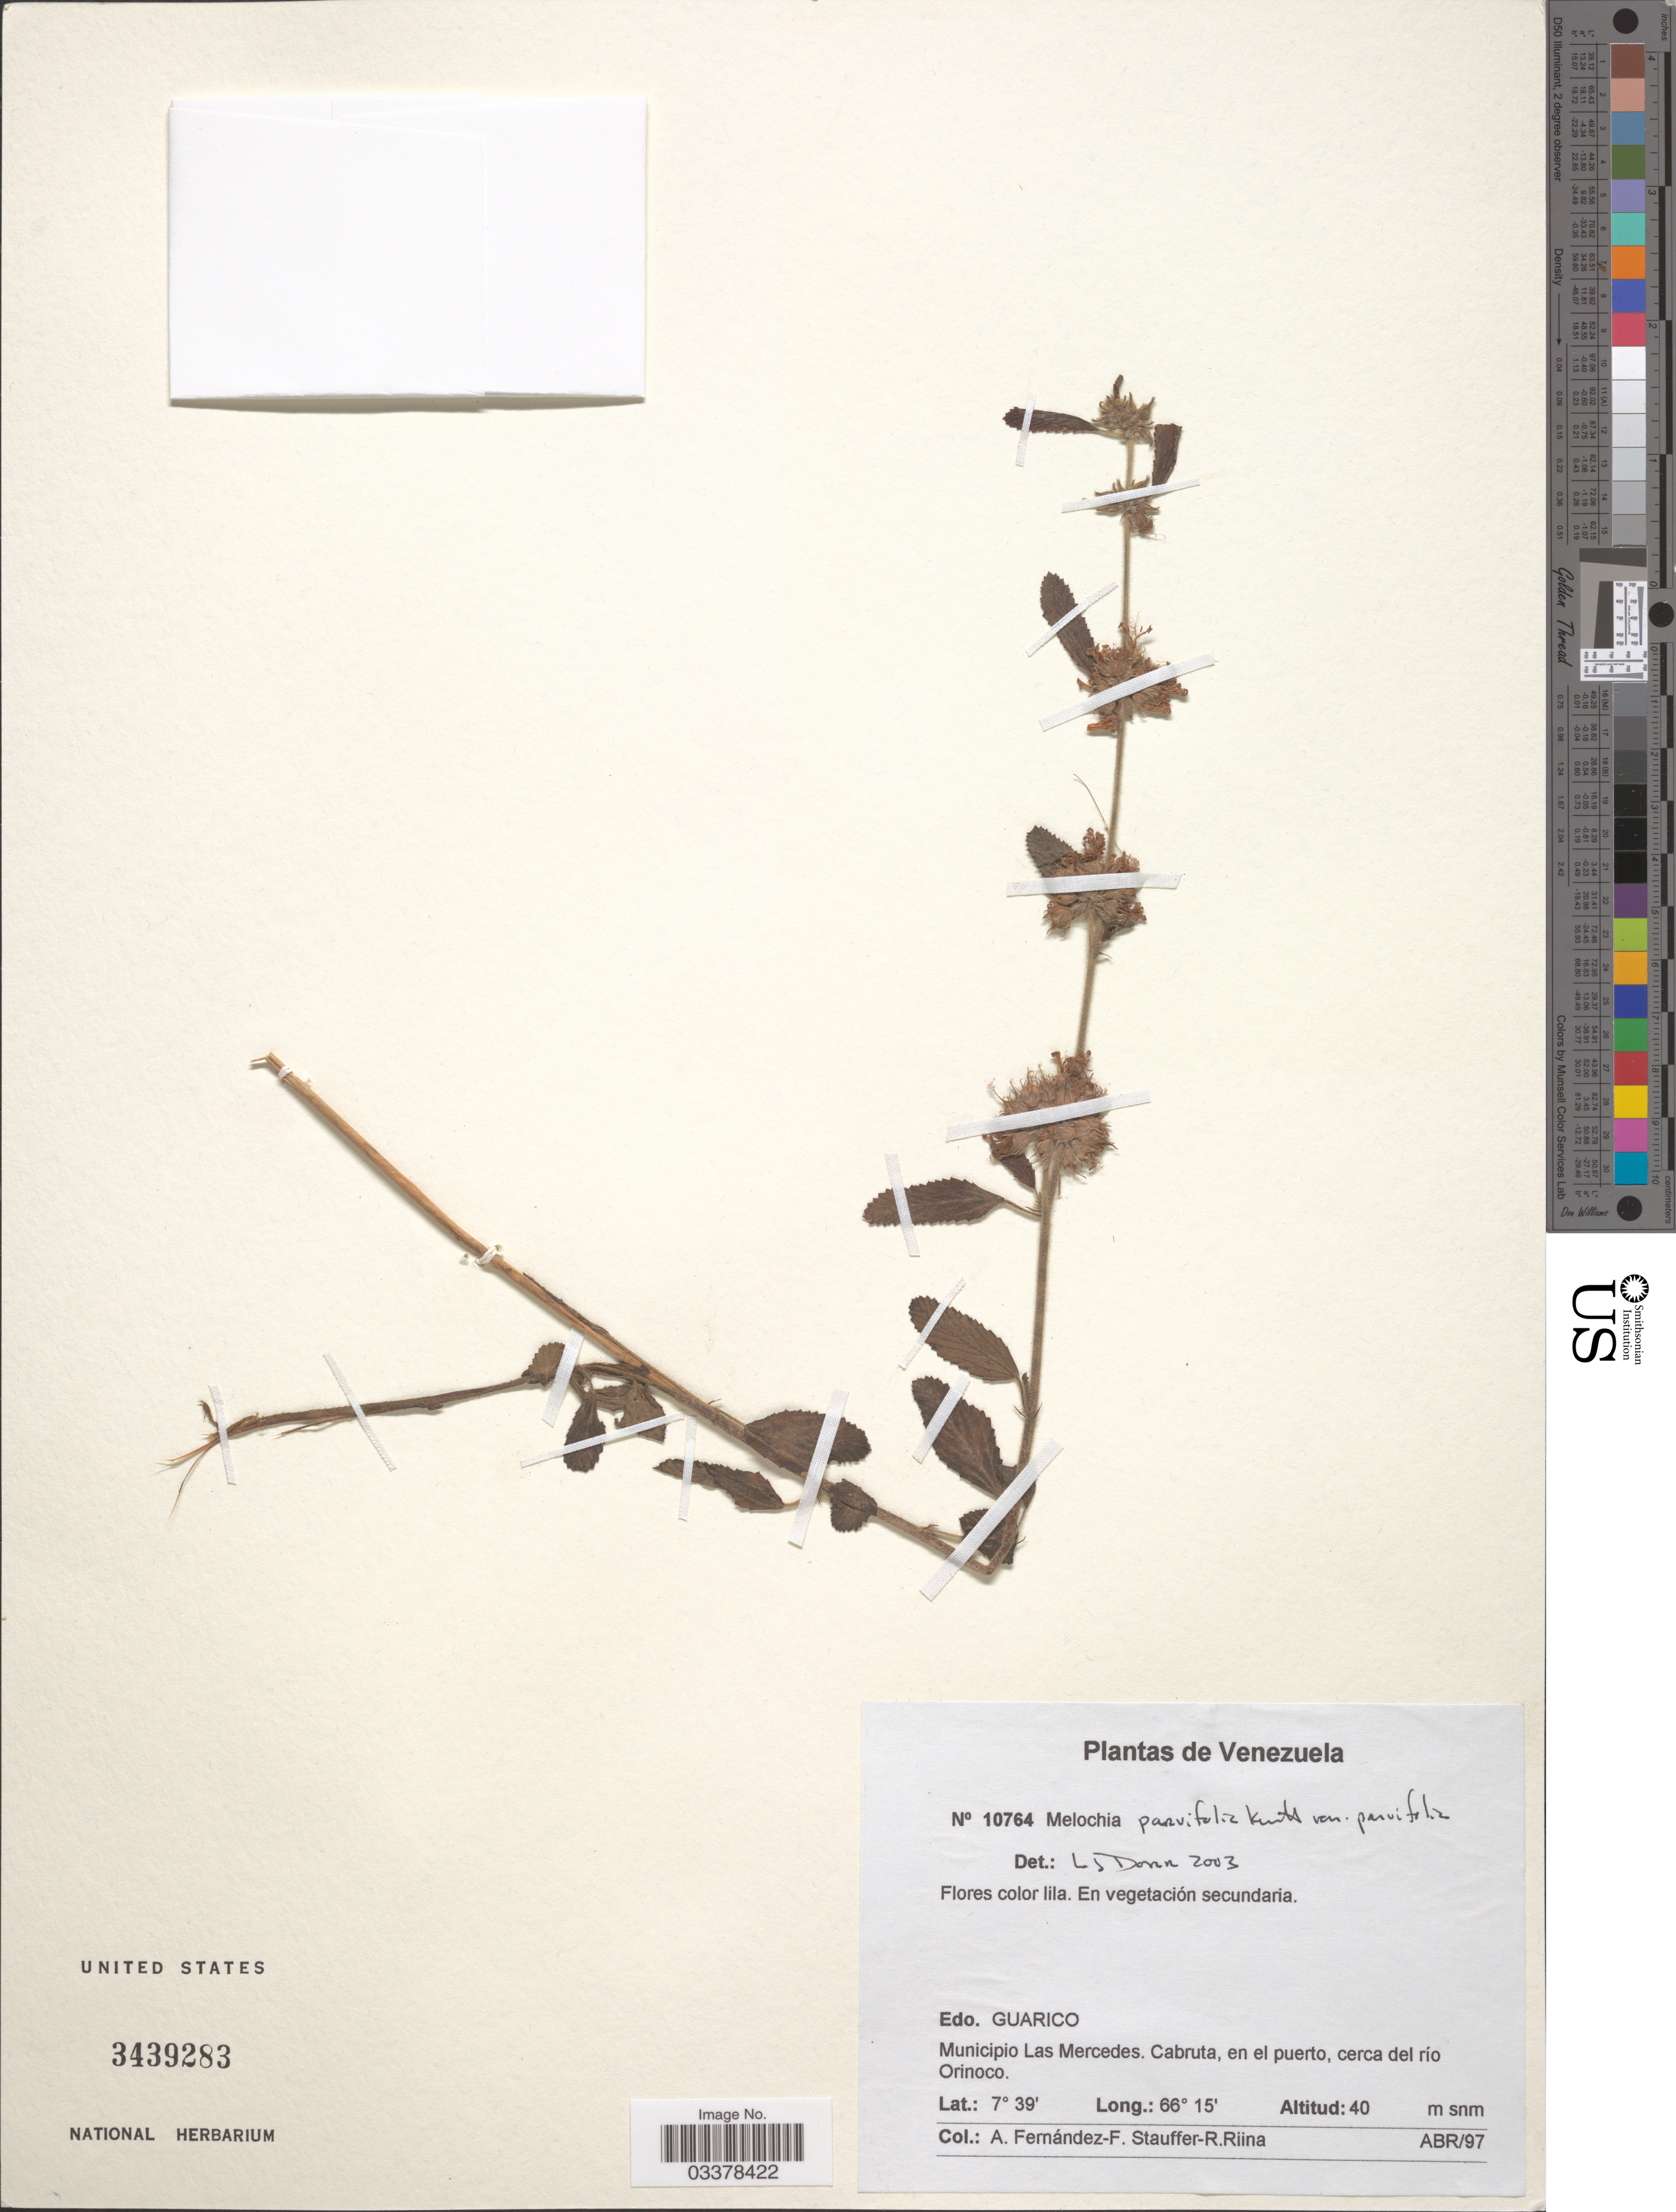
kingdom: Plantae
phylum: Tracheophyta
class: Magnoliopsida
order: Malvales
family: Malvaceae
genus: Melochia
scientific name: Melochia parvifolia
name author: Kunth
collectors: A. Fernandez, F. W. Stauffer & R. Riina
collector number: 10764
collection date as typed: Transcribed d/m/y: /4/97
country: Venezuela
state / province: Guárico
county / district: Las Mercedes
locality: Municipio Las Mercedes. Cabruta, en el puerto, cerca del río Orinoco.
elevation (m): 40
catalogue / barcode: US 3439283